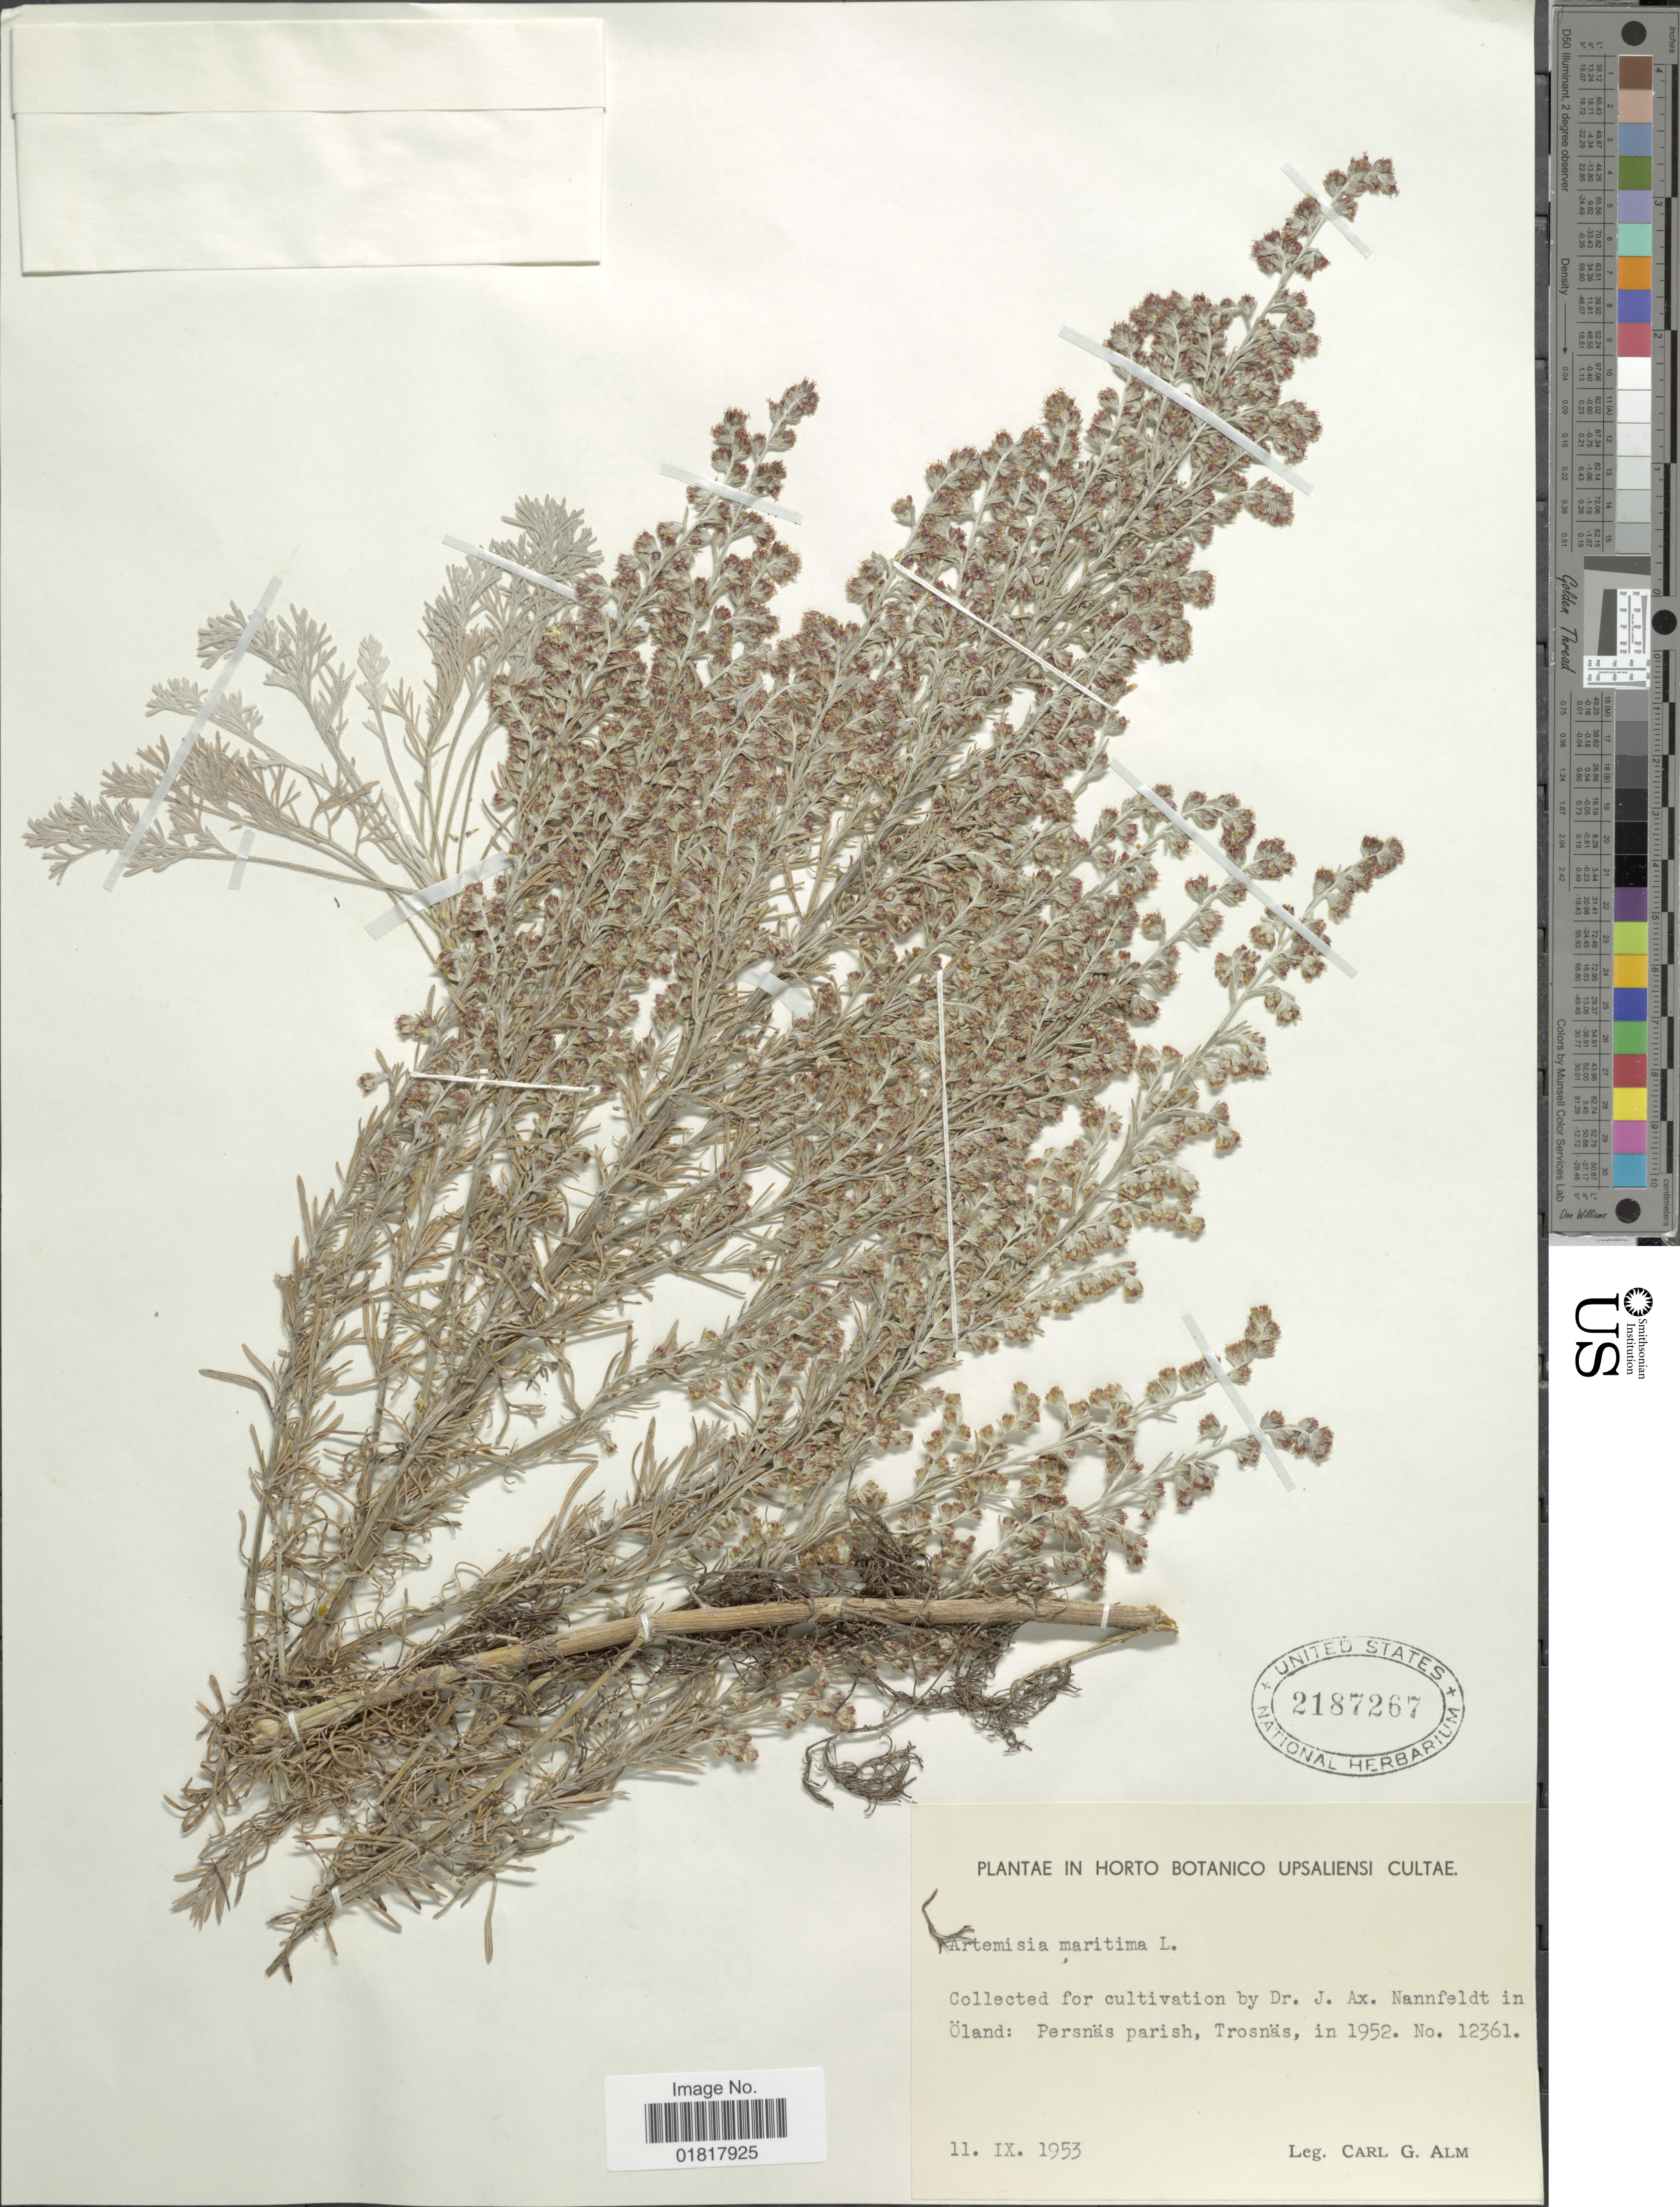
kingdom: Plantae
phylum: Tracheophyta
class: Magnoliopsida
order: Asterales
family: Asteraceae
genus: Artemisia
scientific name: Artemisia maritima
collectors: J. Nannfeldt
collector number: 12361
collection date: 1952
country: Sweden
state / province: Kalmar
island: Oland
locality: Horto Botancio Upsaliensi Cultae, Öland: Persnäs parish, Trosnäs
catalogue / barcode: US 2187267